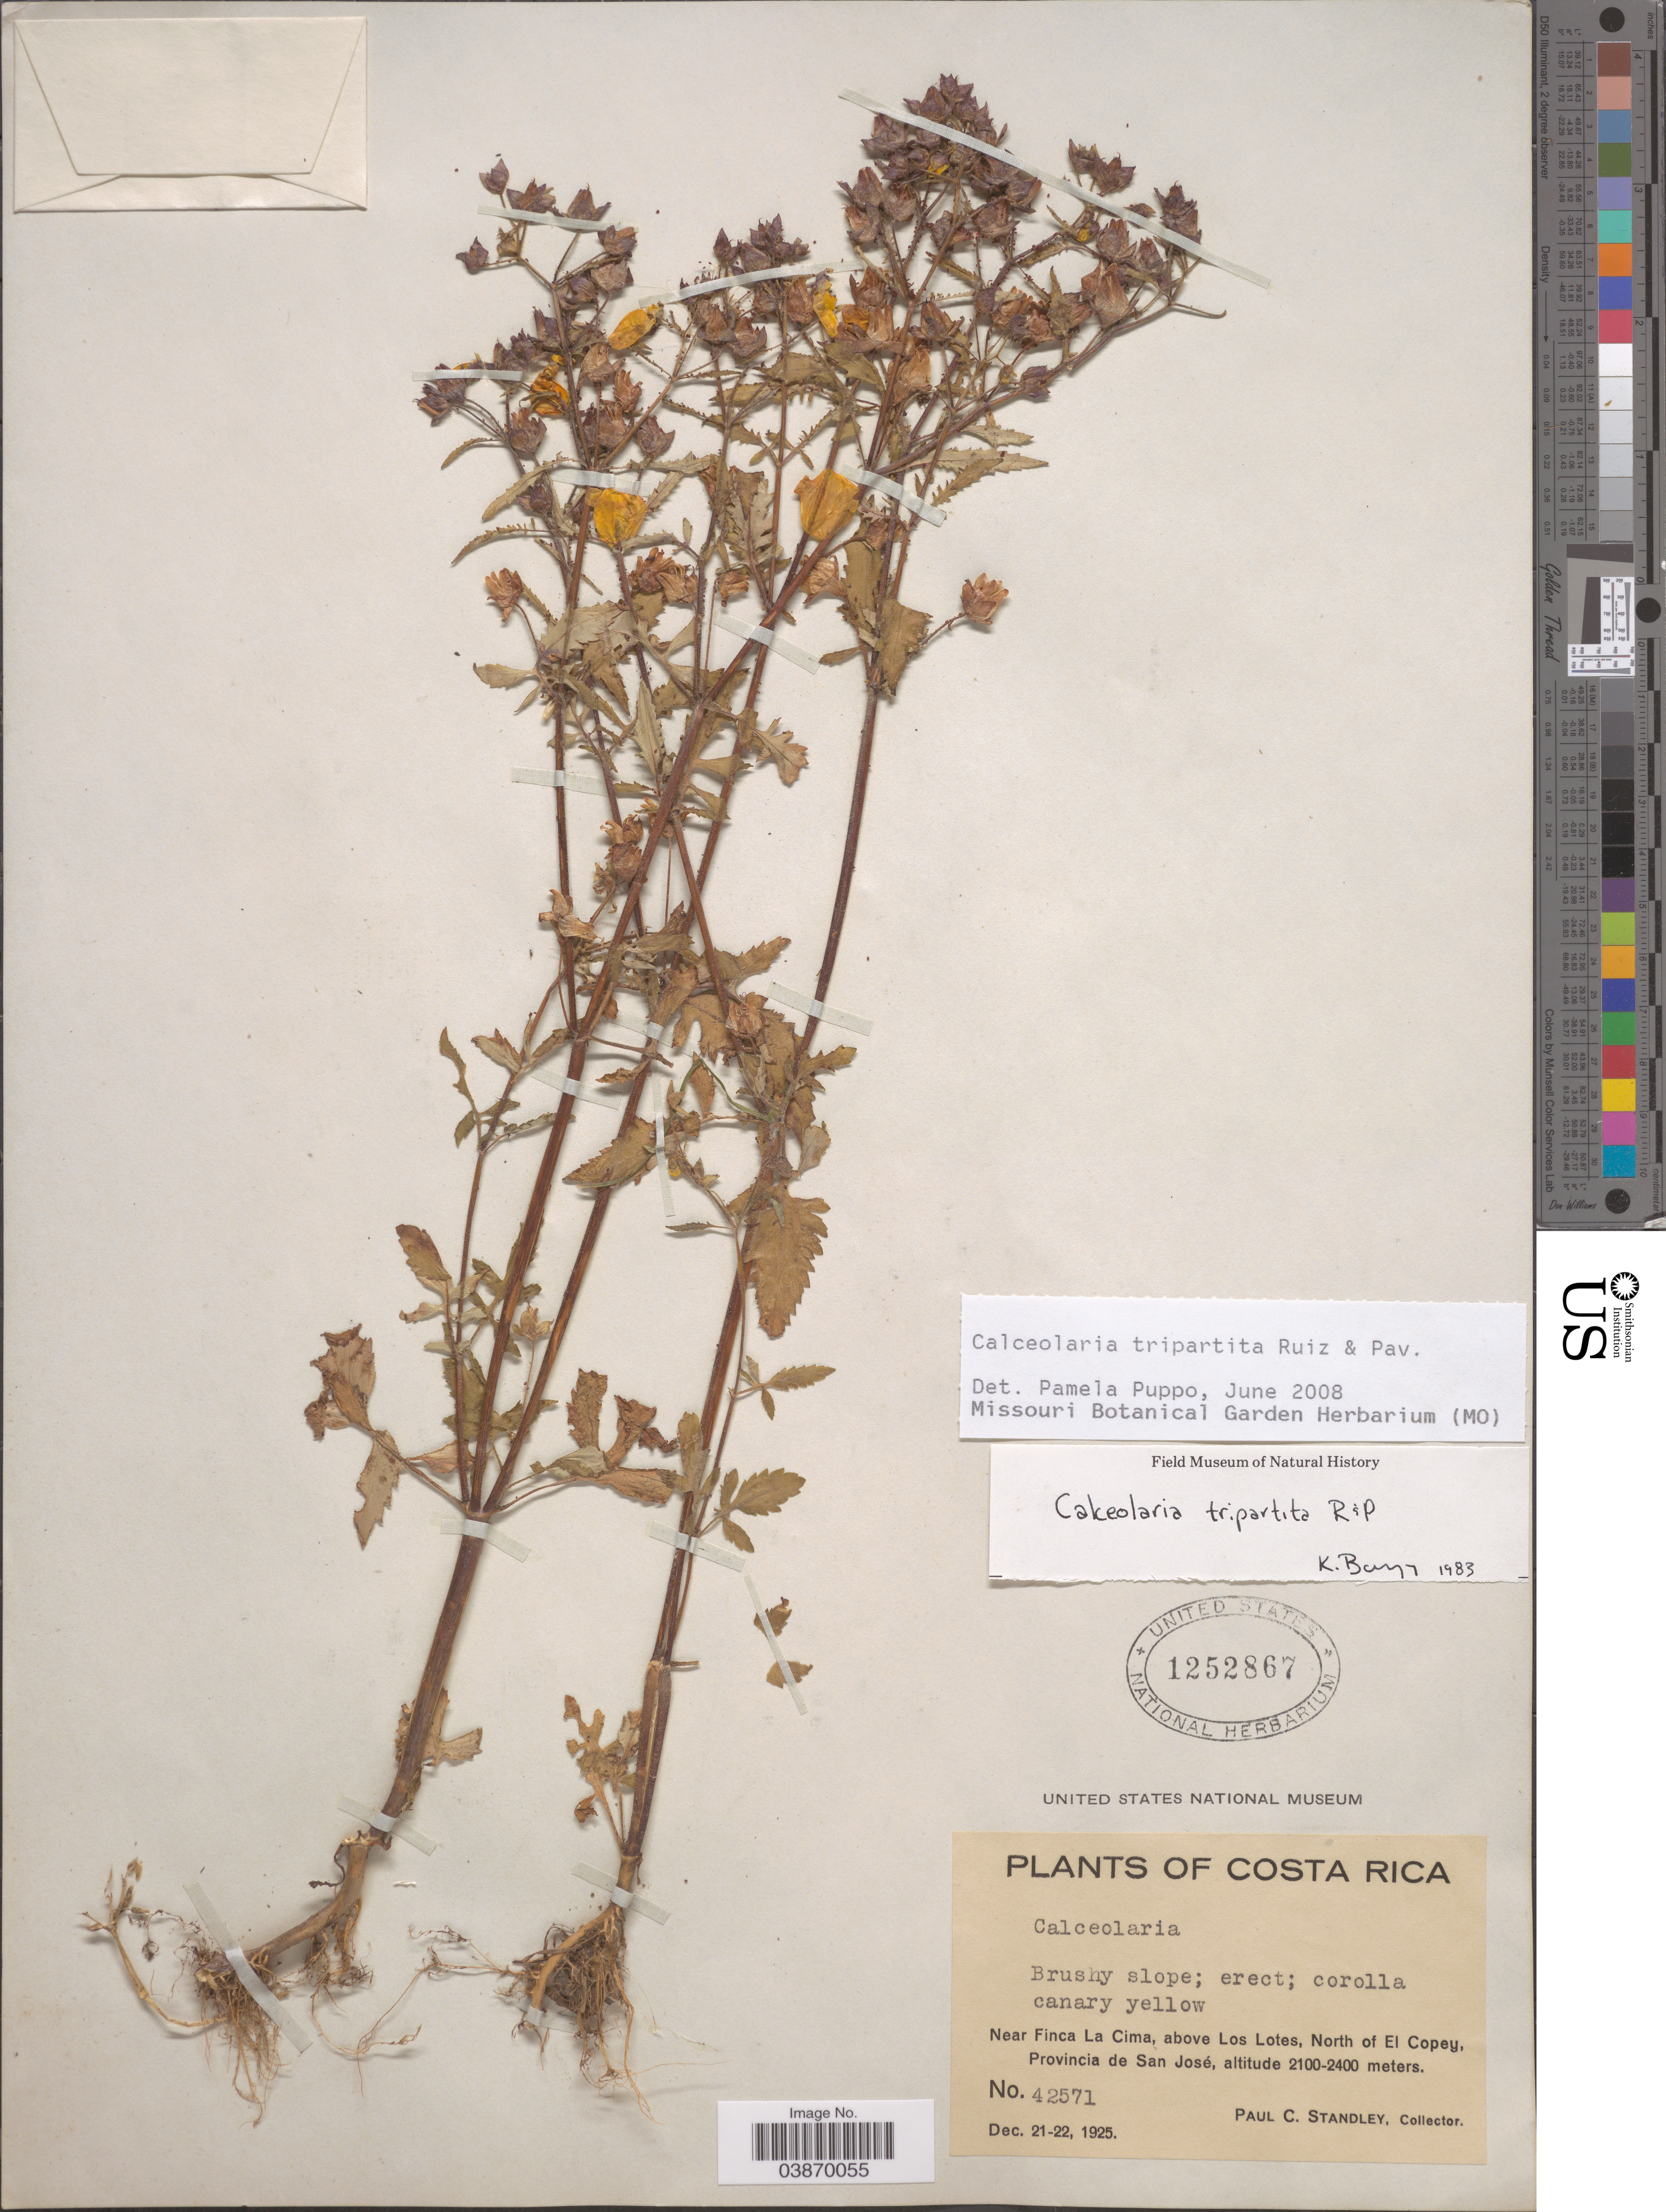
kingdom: Plantae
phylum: Tracheophyta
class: Magnoliopsida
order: Lamiales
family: Calceolariaceae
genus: Calceolaria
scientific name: Calceolaria tripartita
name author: Ruiz & Pav.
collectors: P. C. Standley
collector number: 42571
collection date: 1925-12-21/1925-12-22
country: Costa Rica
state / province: San José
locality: Near Finca La Cima, above Los Lotes, North of El Copey.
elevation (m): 2100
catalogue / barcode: US 1252867